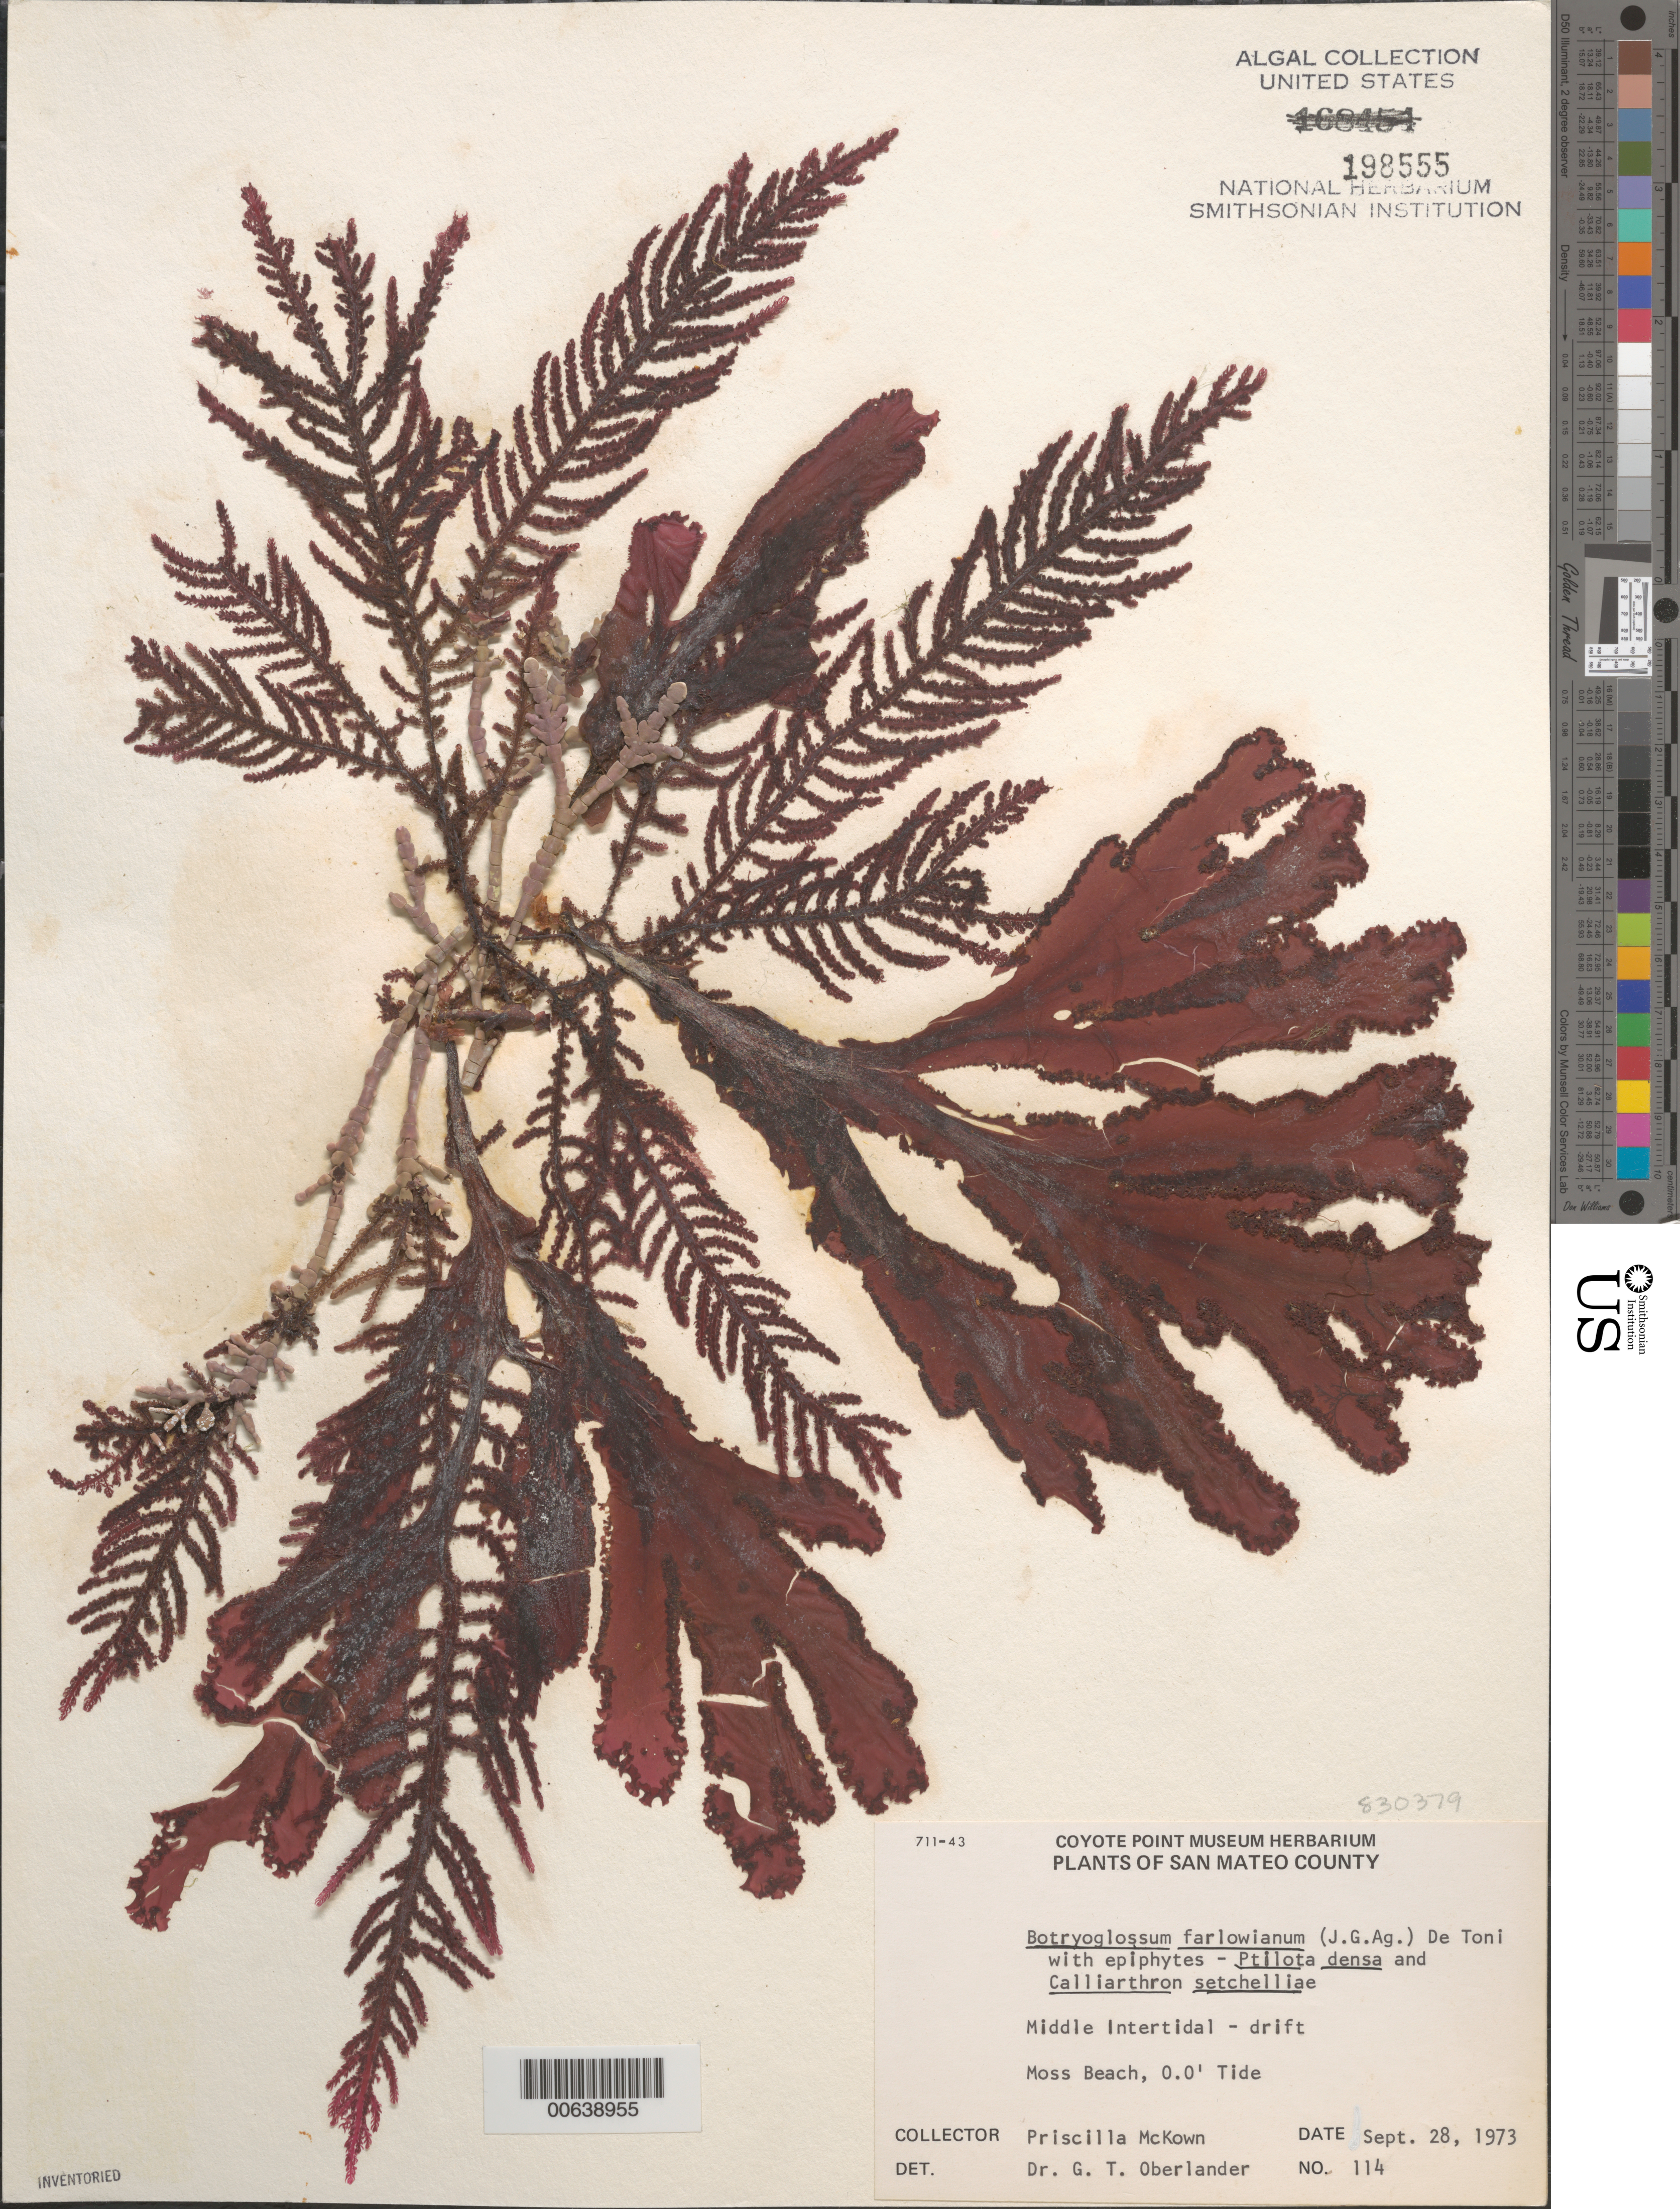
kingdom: Plantae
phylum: Rhodophyta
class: Florideophyceae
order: Ceramiales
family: Delesseriaceae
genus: Botryoglossum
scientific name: Botryoglossum farlowianum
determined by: Oberlander, G. T.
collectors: P. McKown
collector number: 114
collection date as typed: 28 Sep 1973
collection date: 1973-09-28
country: United States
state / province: California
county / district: San Mateo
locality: Moss Beach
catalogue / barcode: US 198555